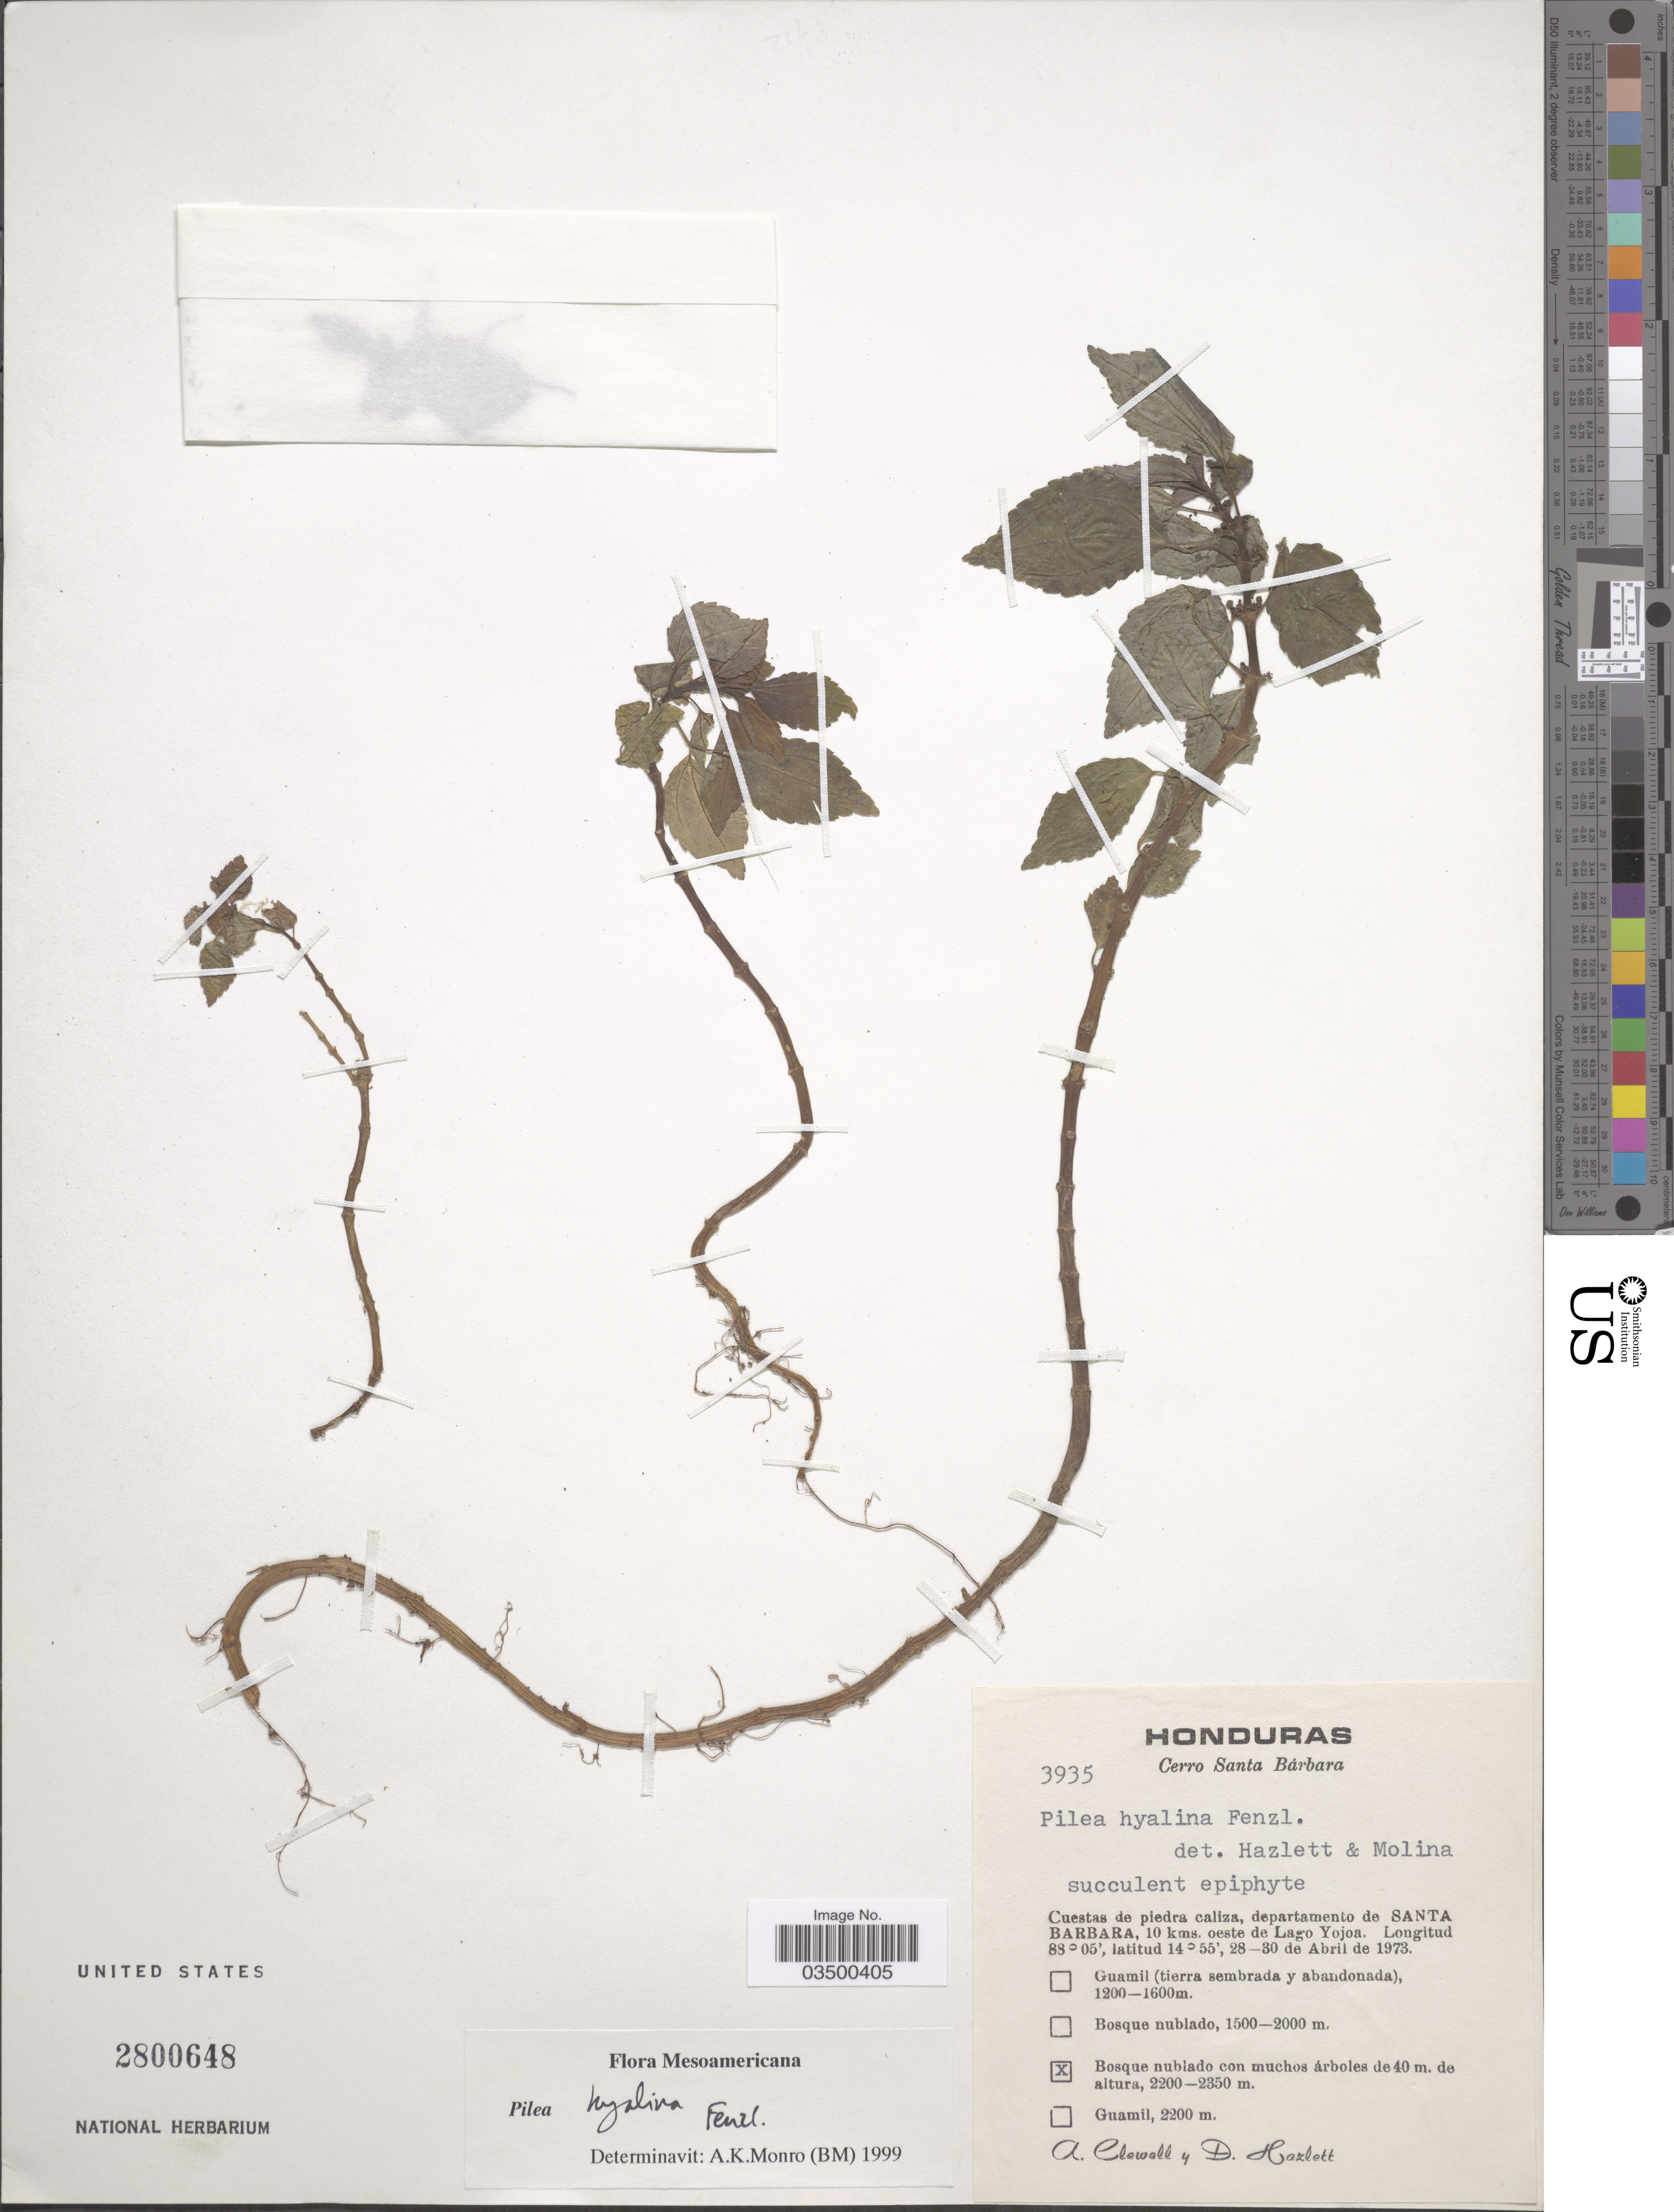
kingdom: Plantae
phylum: Tracheophyta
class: Magnoliopsida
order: Rosales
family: Urticaceae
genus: Pilea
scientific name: Pilea hyalina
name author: Fenzl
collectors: A. Clewell & D. Hazlett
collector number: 3935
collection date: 1973-04-28/1973-04-30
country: Honduras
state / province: Santa Barbara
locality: Cerro Santa Bárbara. Cuestas de piedra caliza, departamento de Santa Barbara, 10 kms. oeste de Lago Yojoa.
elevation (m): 2200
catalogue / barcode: US 2800648